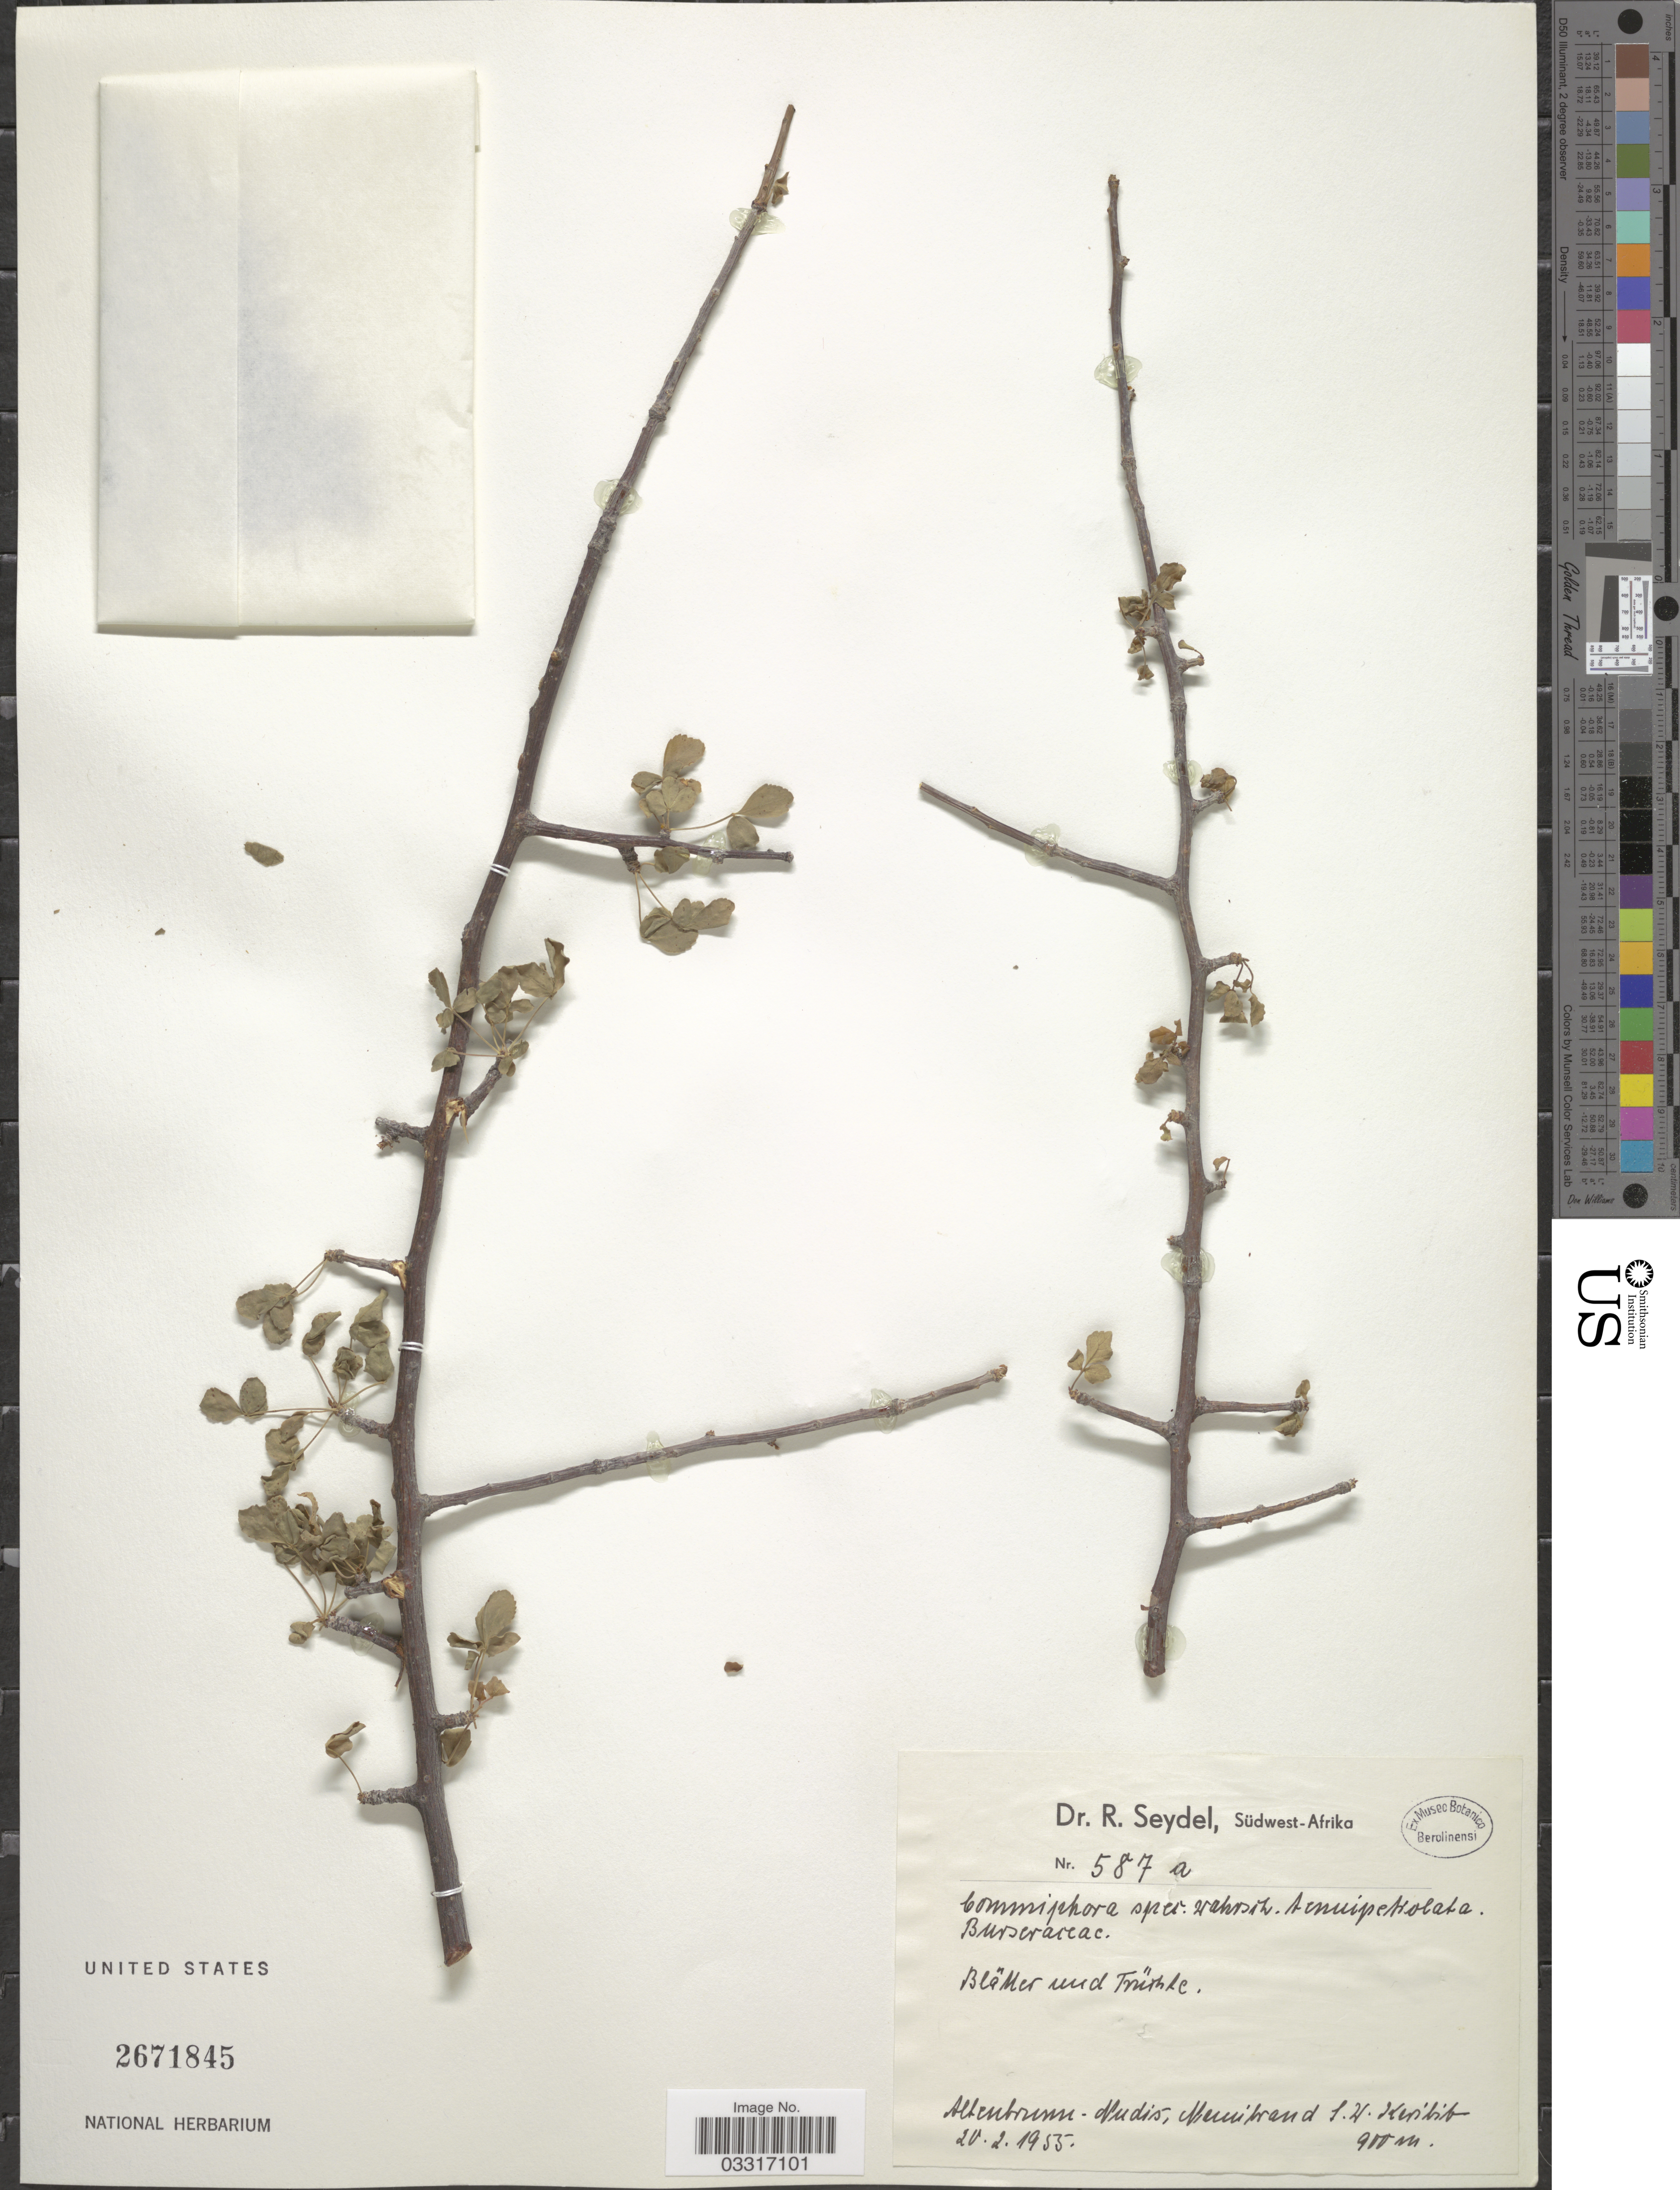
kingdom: Plantae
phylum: Tracheophyta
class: Magnoliopsida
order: Sapindales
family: Burseraceae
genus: Commiphora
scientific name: Commiphora tenuipetiolata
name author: Engl.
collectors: R. Seydel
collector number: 587a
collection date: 1955-02-20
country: Namibia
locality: Südwest-Afrika. Altenbrunn- Nudis, Namibrand S.W. Karibib.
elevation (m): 900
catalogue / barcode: US 2671845